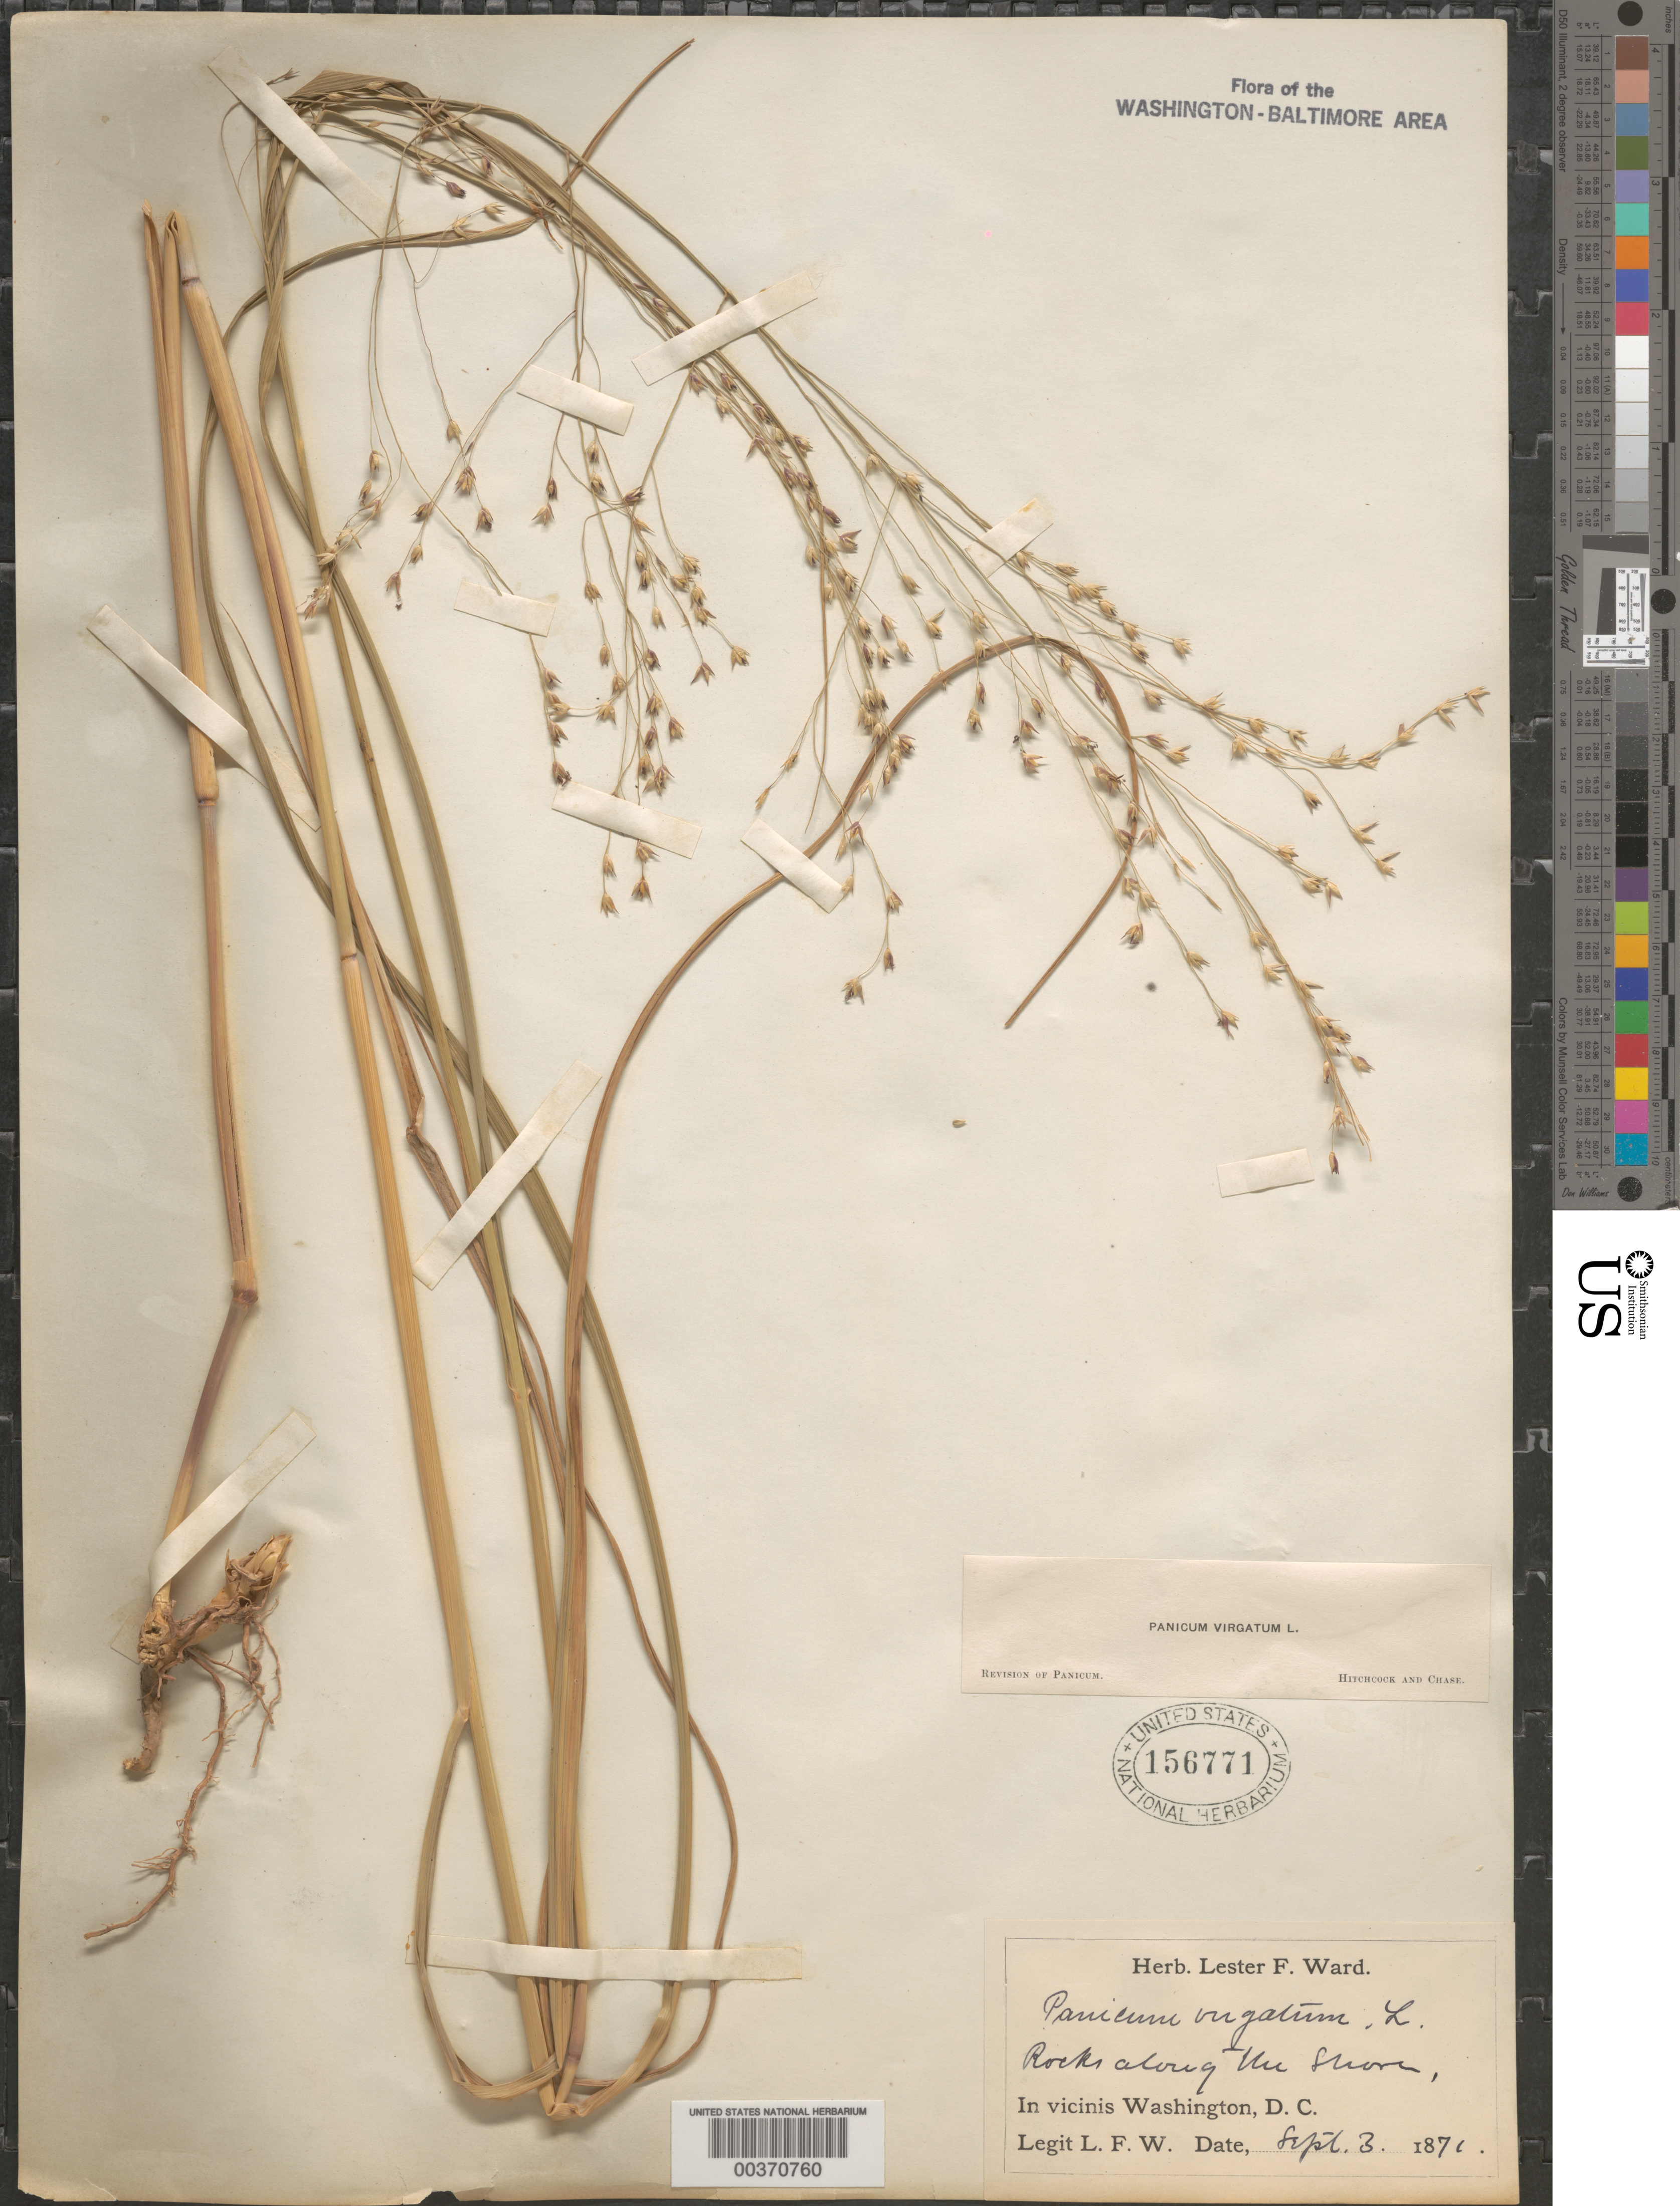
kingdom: Plantae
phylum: Tracheophyta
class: Liliopsida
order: Poales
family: Poaceae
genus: Panicum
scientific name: Panicum virgatum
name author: L.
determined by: Hitchcock, A. S.; Chase, [M.] A.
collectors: L. F. Ward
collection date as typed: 03 Sep 1871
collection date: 1871-09-03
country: United States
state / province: District of Columbia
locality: Washington DC area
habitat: Rocks along the shore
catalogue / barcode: US 156771